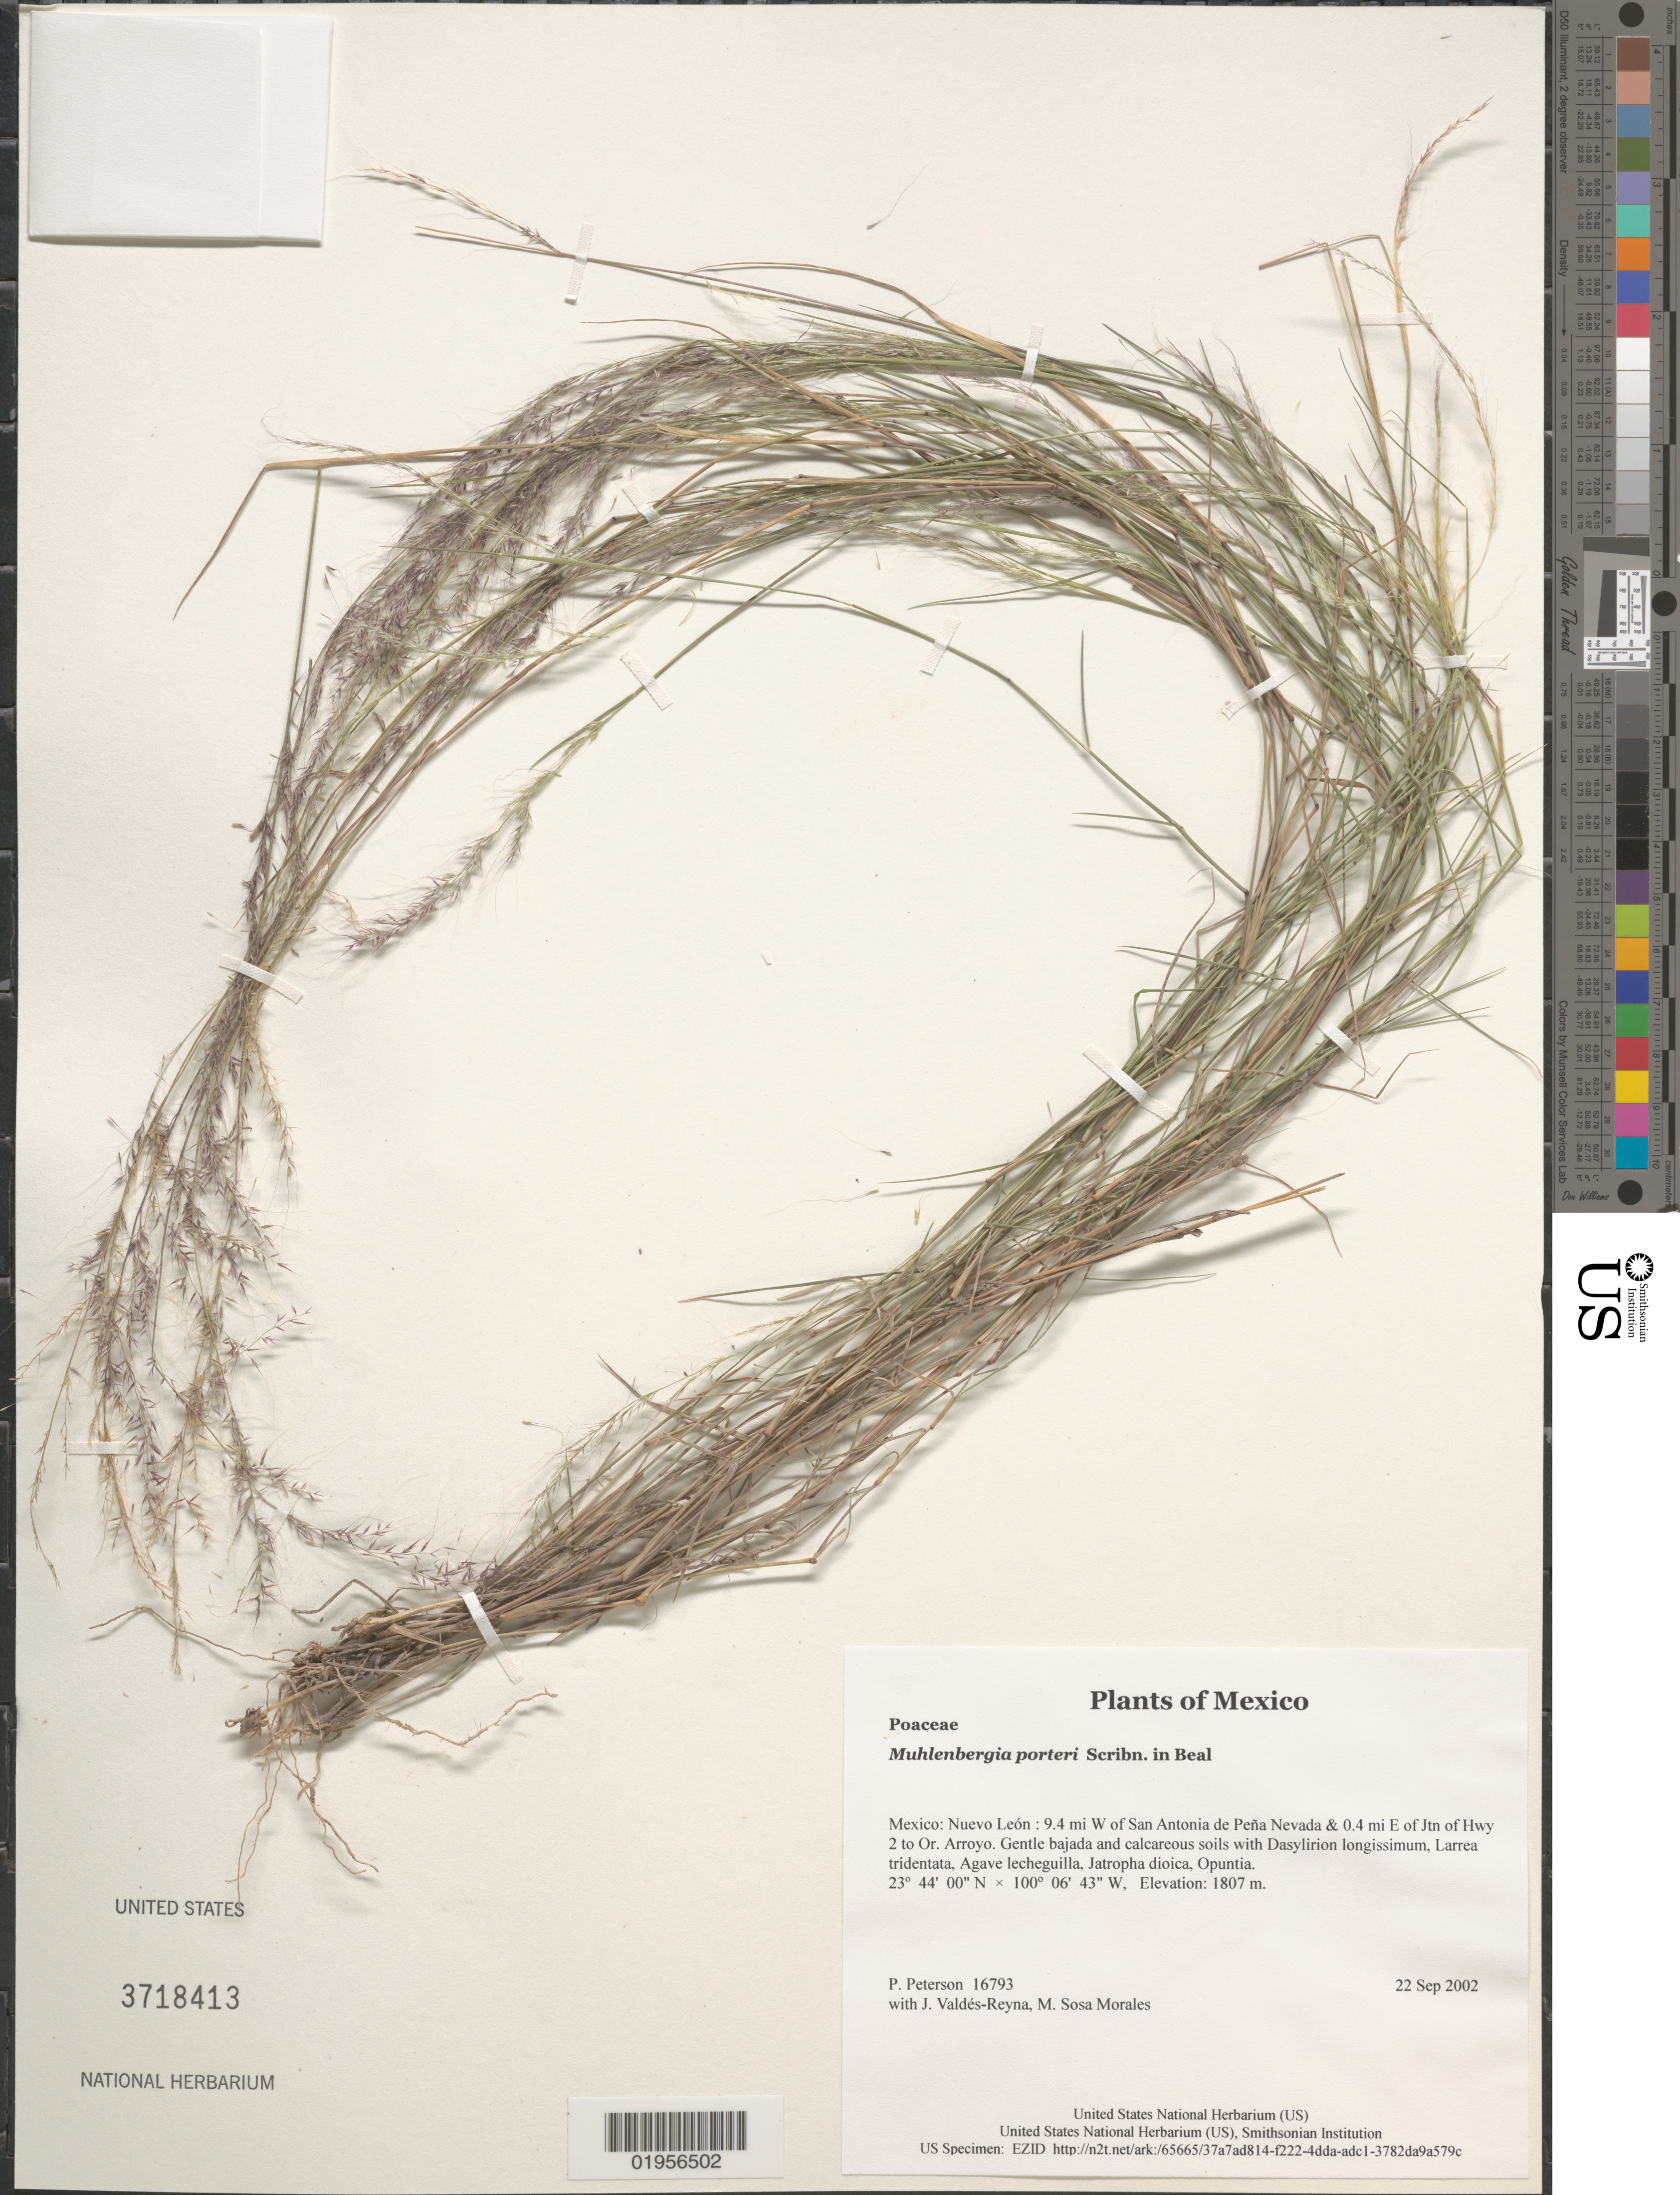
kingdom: Plantae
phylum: Tracheophyta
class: Liliopsida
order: Poales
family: Poaceae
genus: Muhlenbergia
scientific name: Muhlenbergia porteri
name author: Scribn. in W.J. Beal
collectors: P. M. Peterson, J. Valdés-Reyna & M. Sosa Morales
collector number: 16793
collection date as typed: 22 Sep 2002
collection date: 2002-09-22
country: Mexico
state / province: Nuevo León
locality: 9.4 mi W of San Antonia de Peña Nevada & 0.4 mi E of Jtn of Hwy 2 to Or. Arroyo. Gentle bajada and calcareous soils with Dasylirion longissimum, Larrea tridentata, Agave lecheguilla, Jatropha dioica, Opuntia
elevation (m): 1807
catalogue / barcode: US 3718413